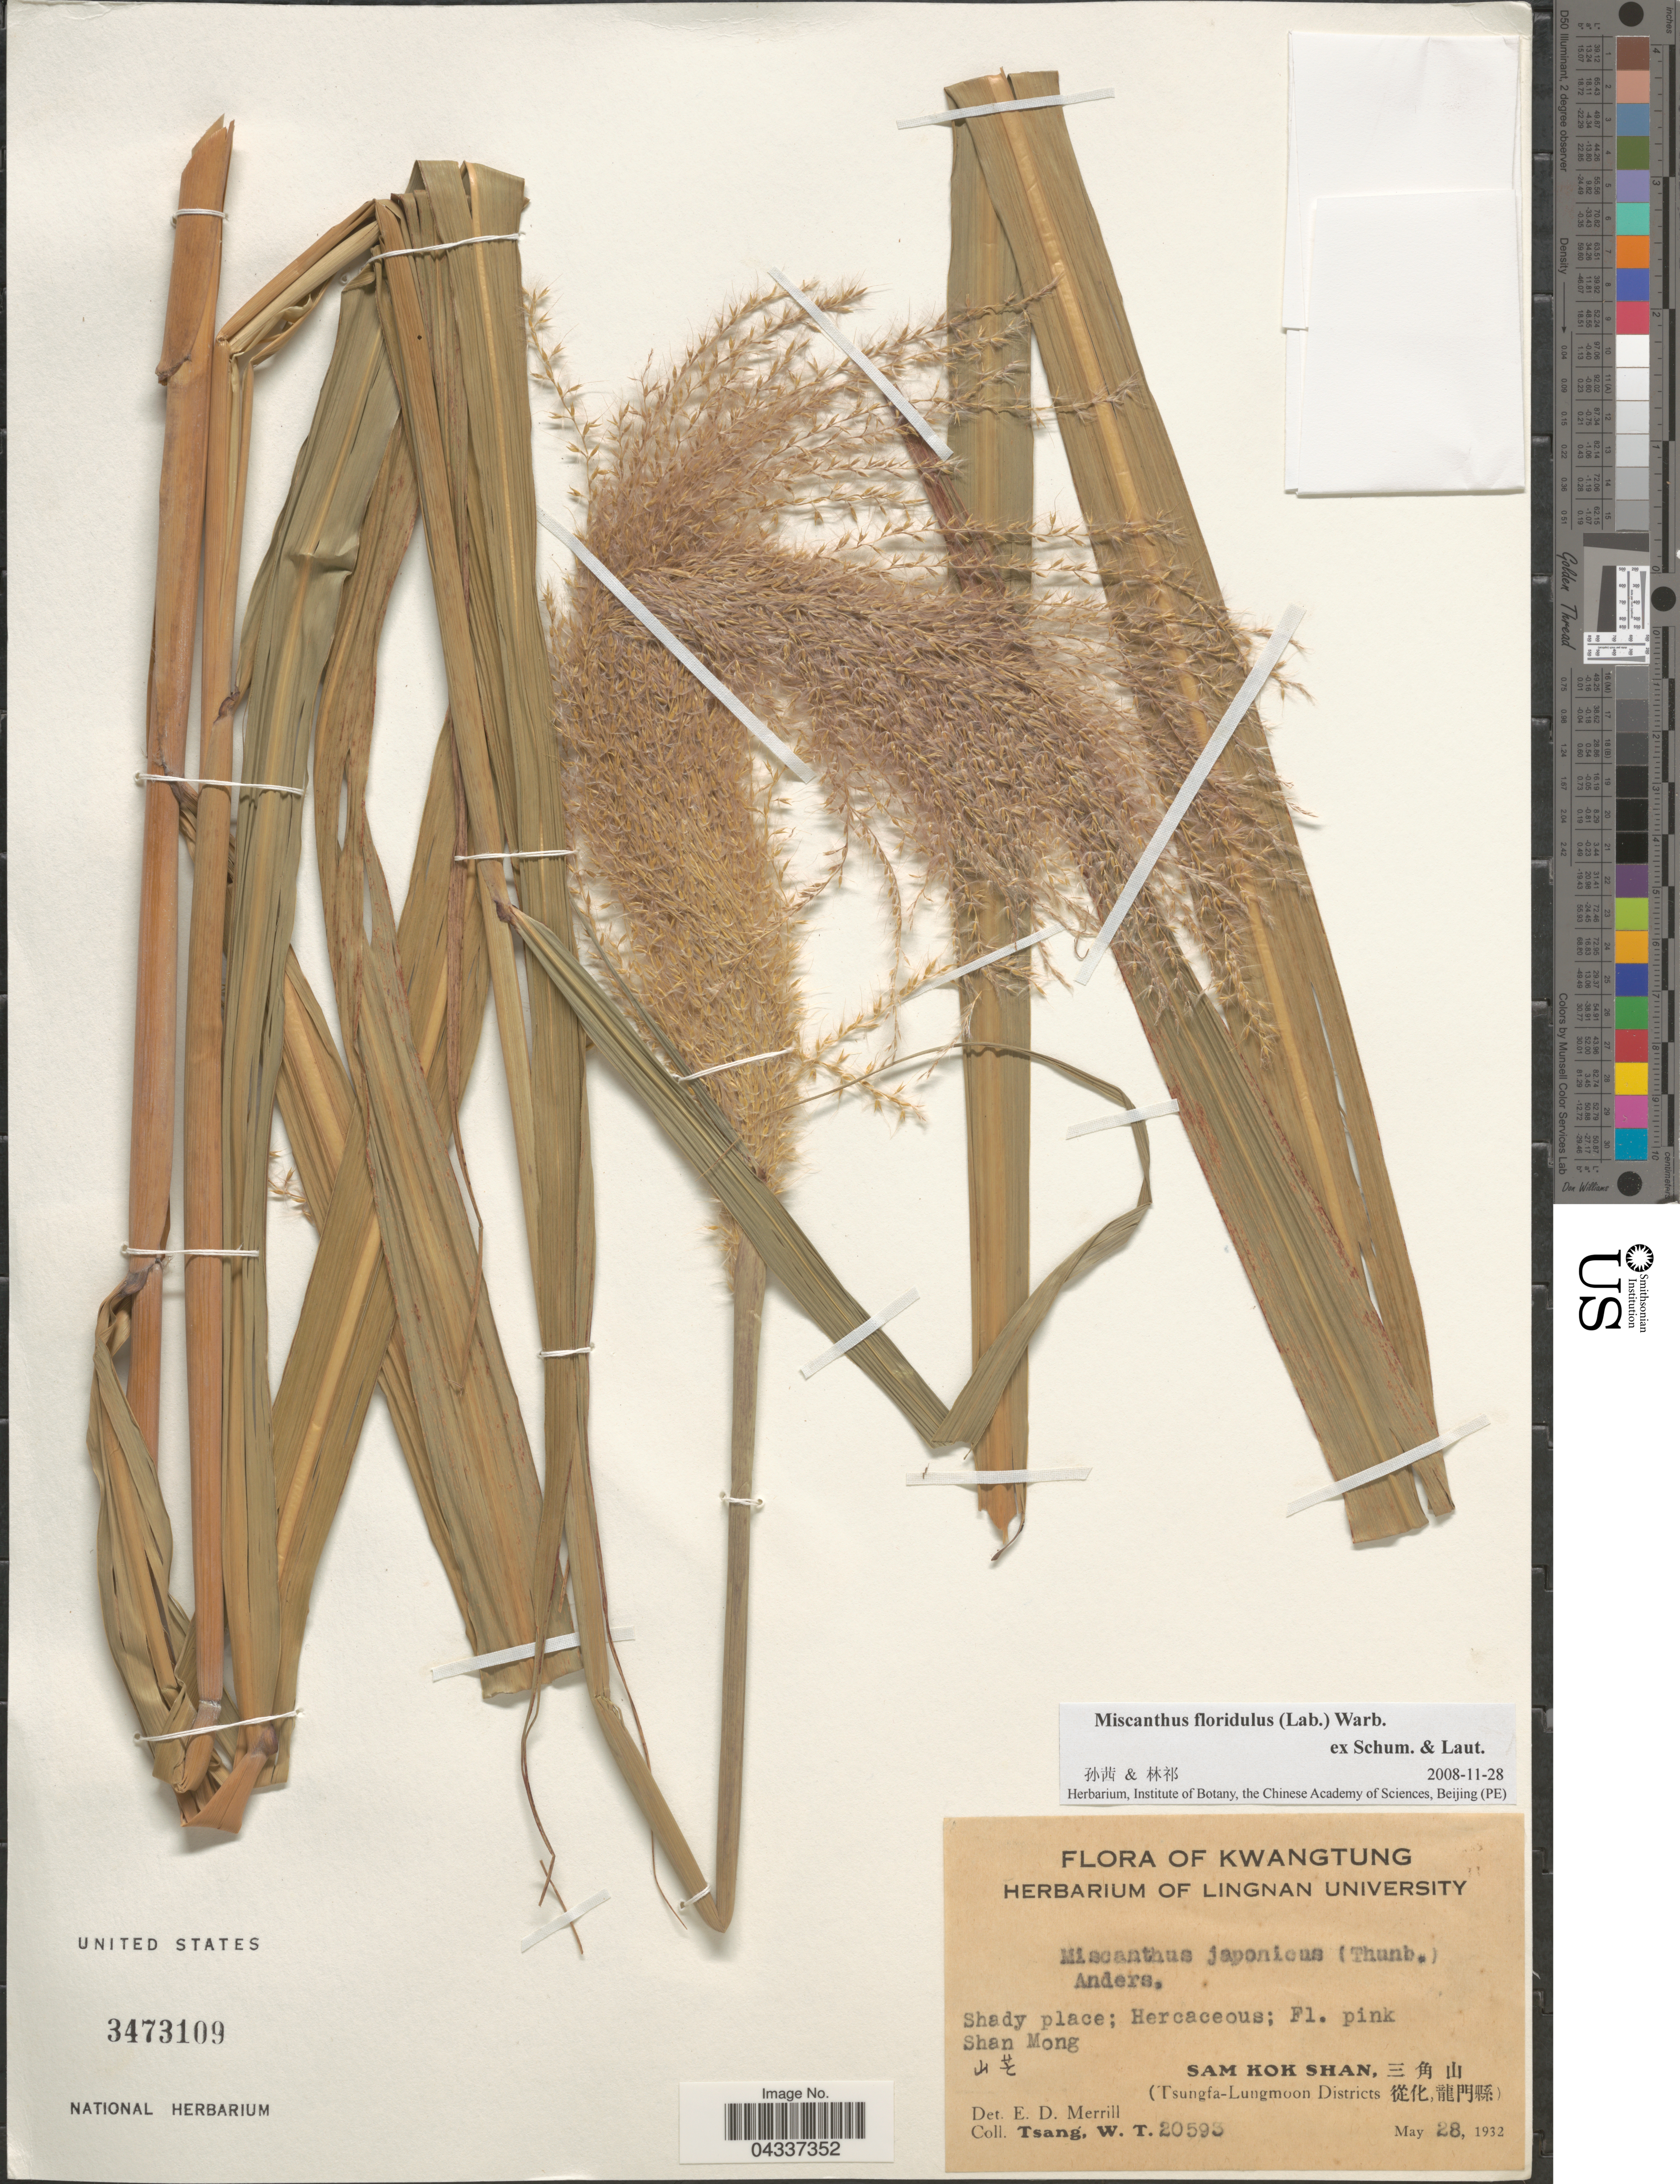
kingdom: Plantae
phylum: Tracheophyta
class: Liliopsida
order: Poales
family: Poaceae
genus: Miscanthus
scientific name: Miscanthus floridulus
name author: (Labill.) Warb.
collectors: W. T. Tsang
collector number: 20593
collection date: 1932-05-28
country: China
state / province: Guangdong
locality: Kwangtung. Shan Mong [Foreign script]. Sam Kok Shan, [Foreign script] (Tsungfa-Lungmoon Districts [Foreign script]).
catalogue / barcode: US 3473109